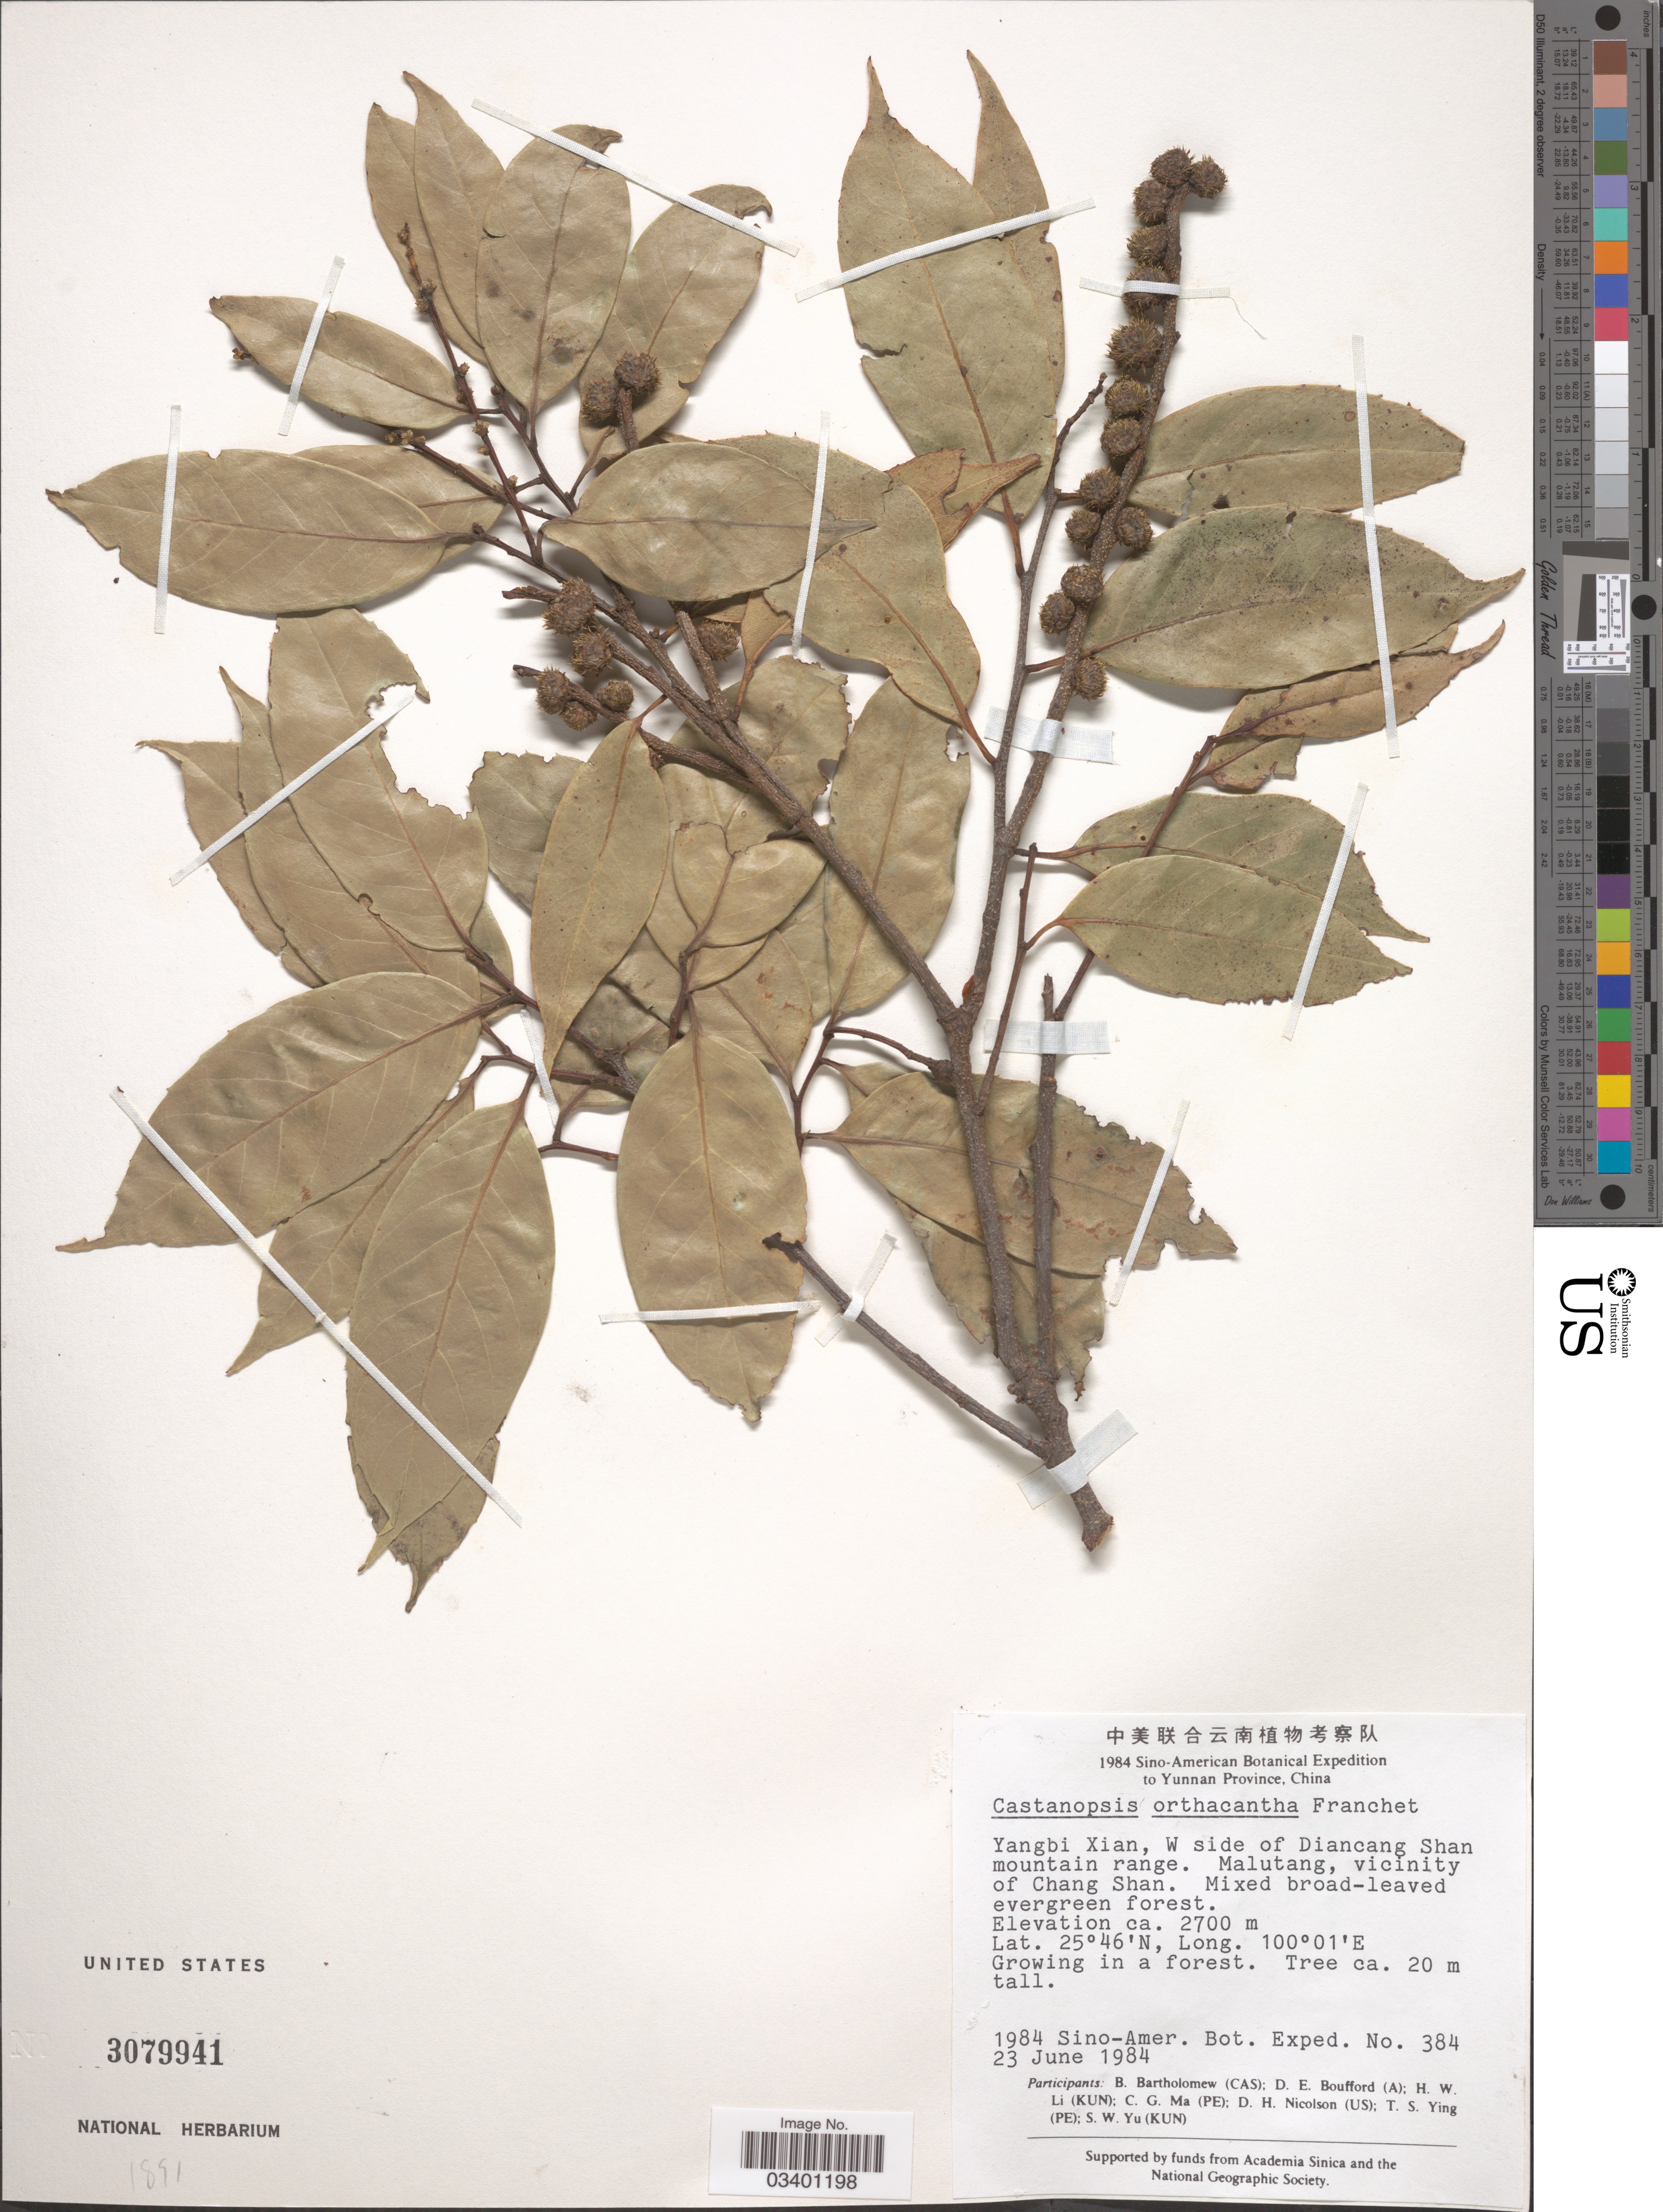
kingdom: Plantae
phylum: Tracheophyta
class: Magnoliopsida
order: Fagales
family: Fagaceae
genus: Castanopsis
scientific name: Castanopsis orthacantha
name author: Franch.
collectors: B. Bartholomew, D. E. Boufford, H. W. Li, C. Ma & et al.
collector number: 384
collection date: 1984-06-23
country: China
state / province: Yunnan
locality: Yangbi Xian, W side of Diancang Shan mountain range. Malutang, vicinity of Chang Shan.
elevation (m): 2700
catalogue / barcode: US 3079941